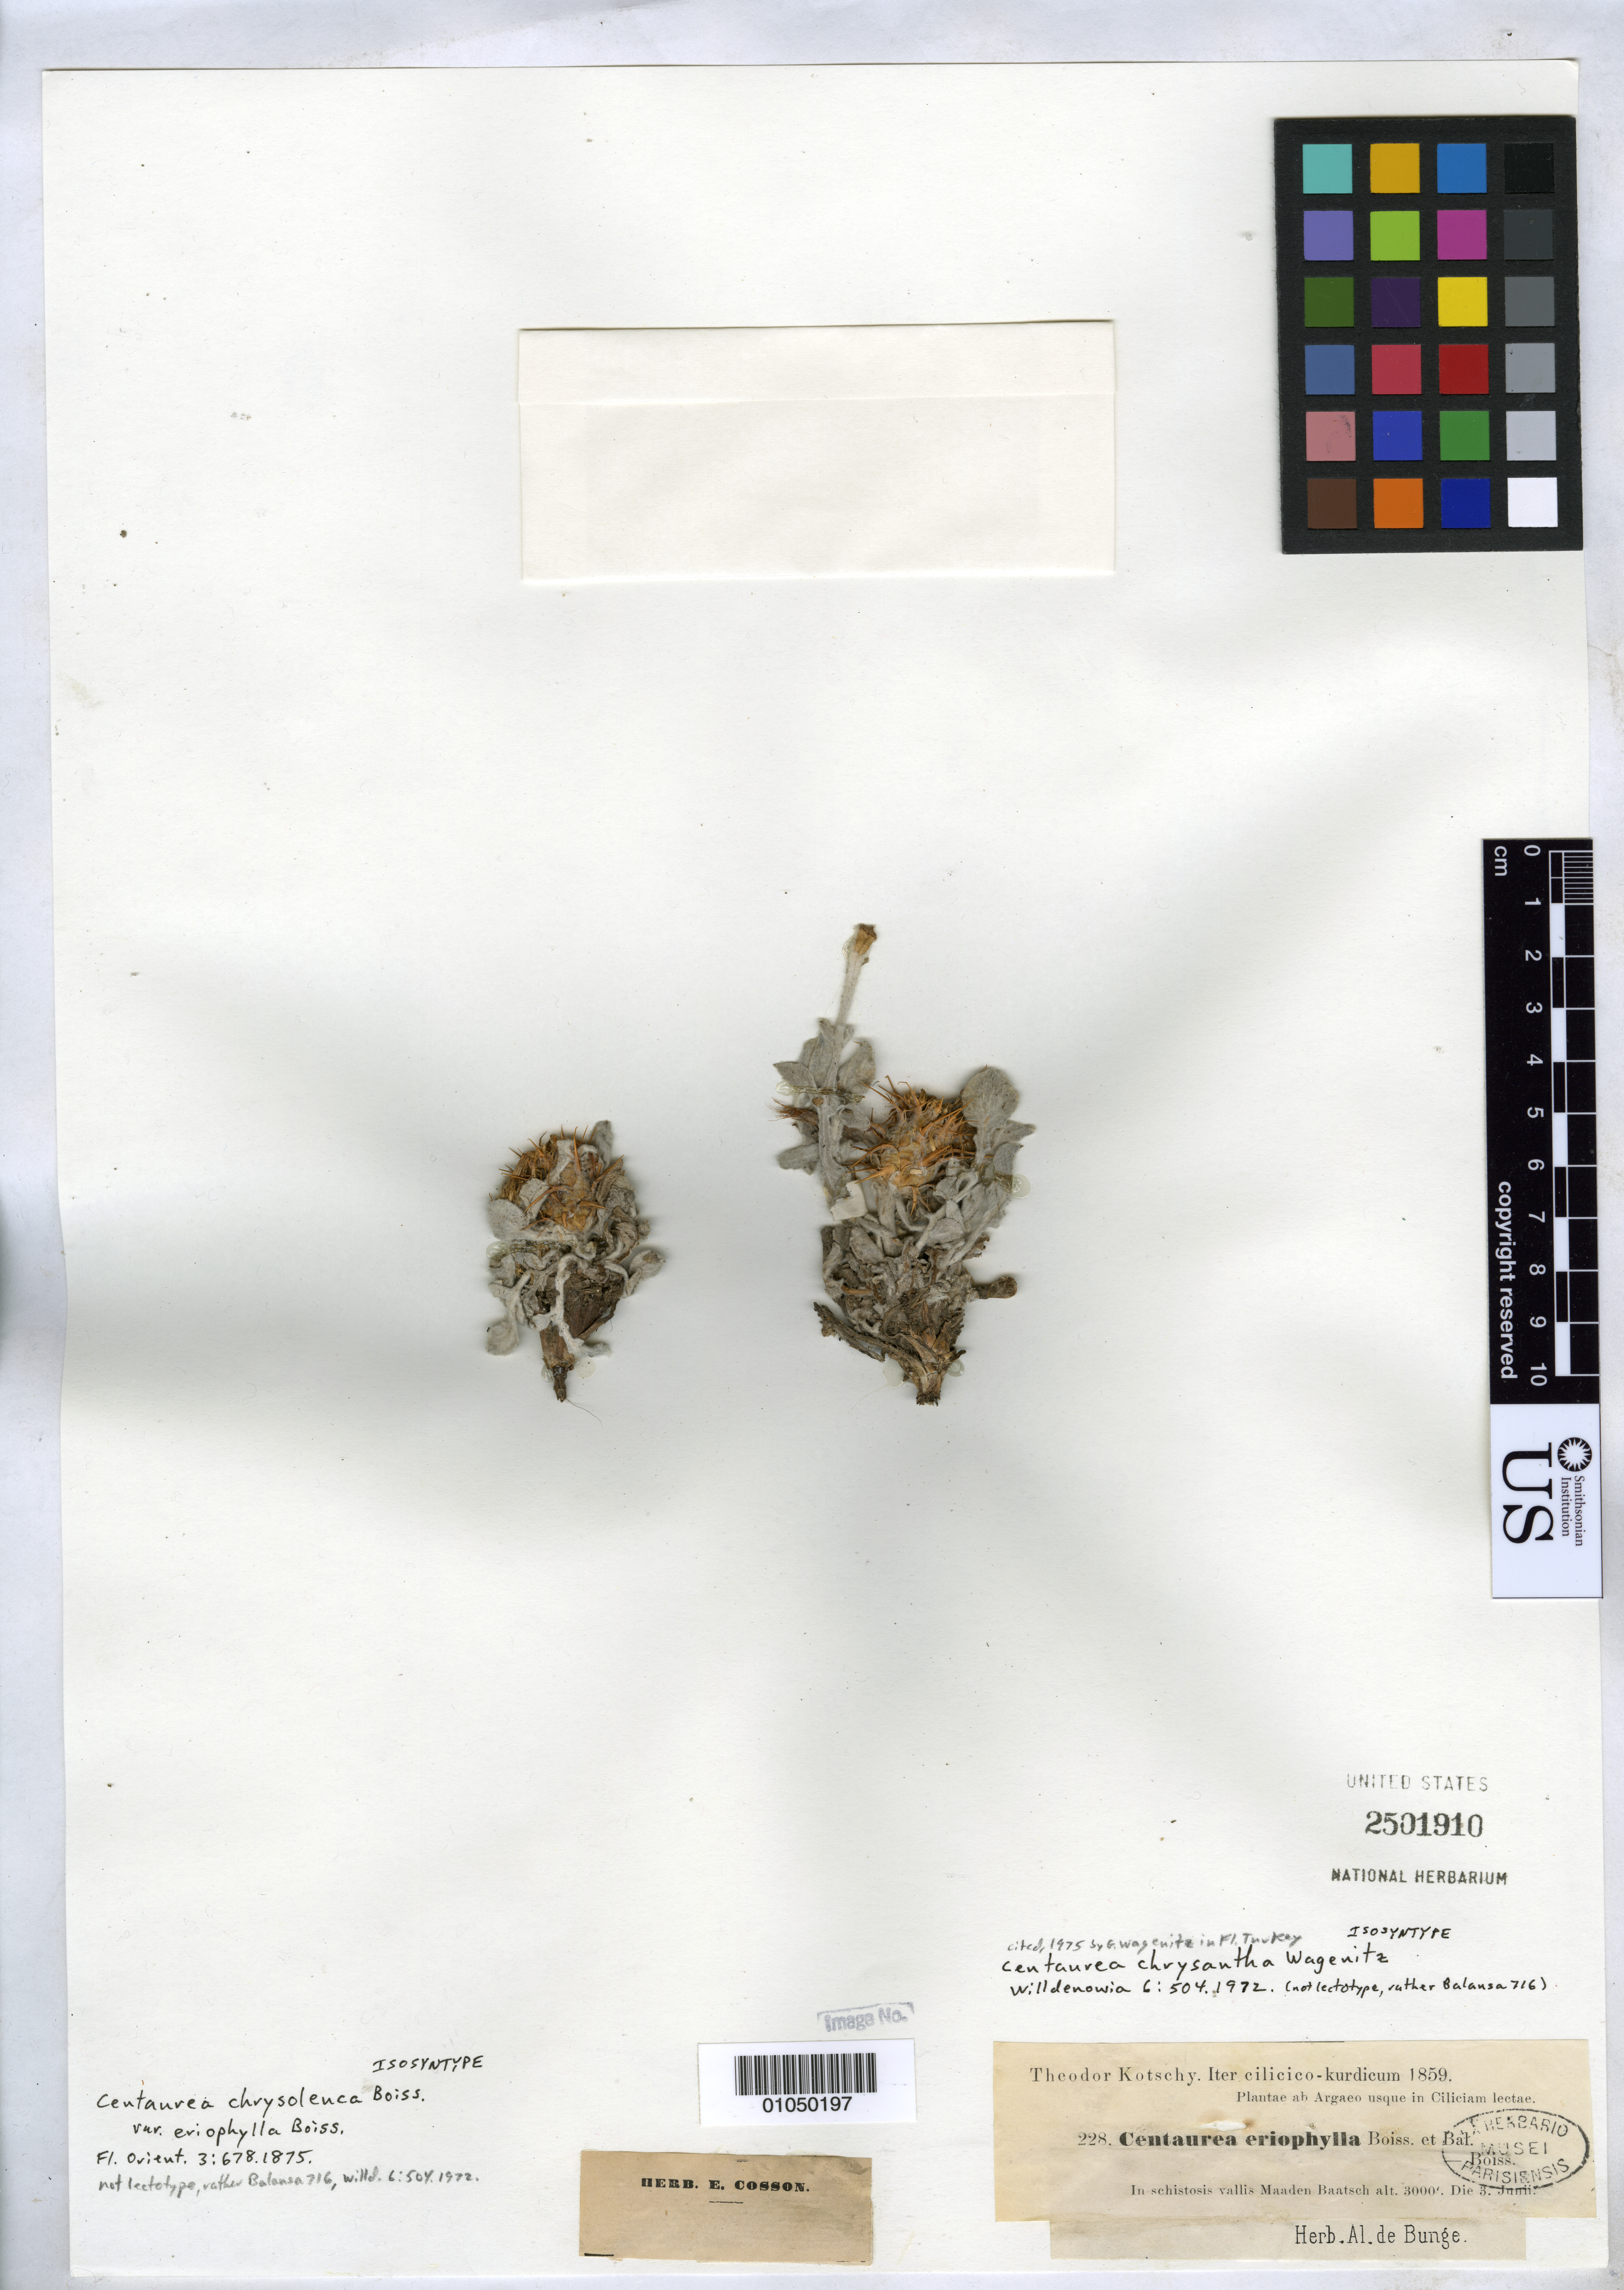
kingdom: Plantae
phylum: Tracheophyta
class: Magnoliopsida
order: Asterales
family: Asteraceae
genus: Centaurea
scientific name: Centaurea chrysantha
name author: Wagenitz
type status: Isosyntype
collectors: K. G. Kotschy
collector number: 228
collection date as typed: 03 Jun 1859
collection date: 1859-06-03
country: Turkey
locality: In schistosis vallis Maaden Baatsch.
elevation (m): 914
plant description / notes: Replacement name for Centaurea chrysoleuca var. eriophylla Boiss. (1875), non Centaurea eriophylla Spr. (1826).; Also a type of Centaurea chrysoleuca var. eriophylla Boiss.; Currently accepted name as cited by Wagenitz in Fl. Turkey (1975). Lectotype collection is Balansa 716 as designated by Wagenitz, Willd. 6: 504 (1972).; Also a type of Centaurea chrysantha Wagenitz, nom. nov.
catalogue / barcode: US 2501910